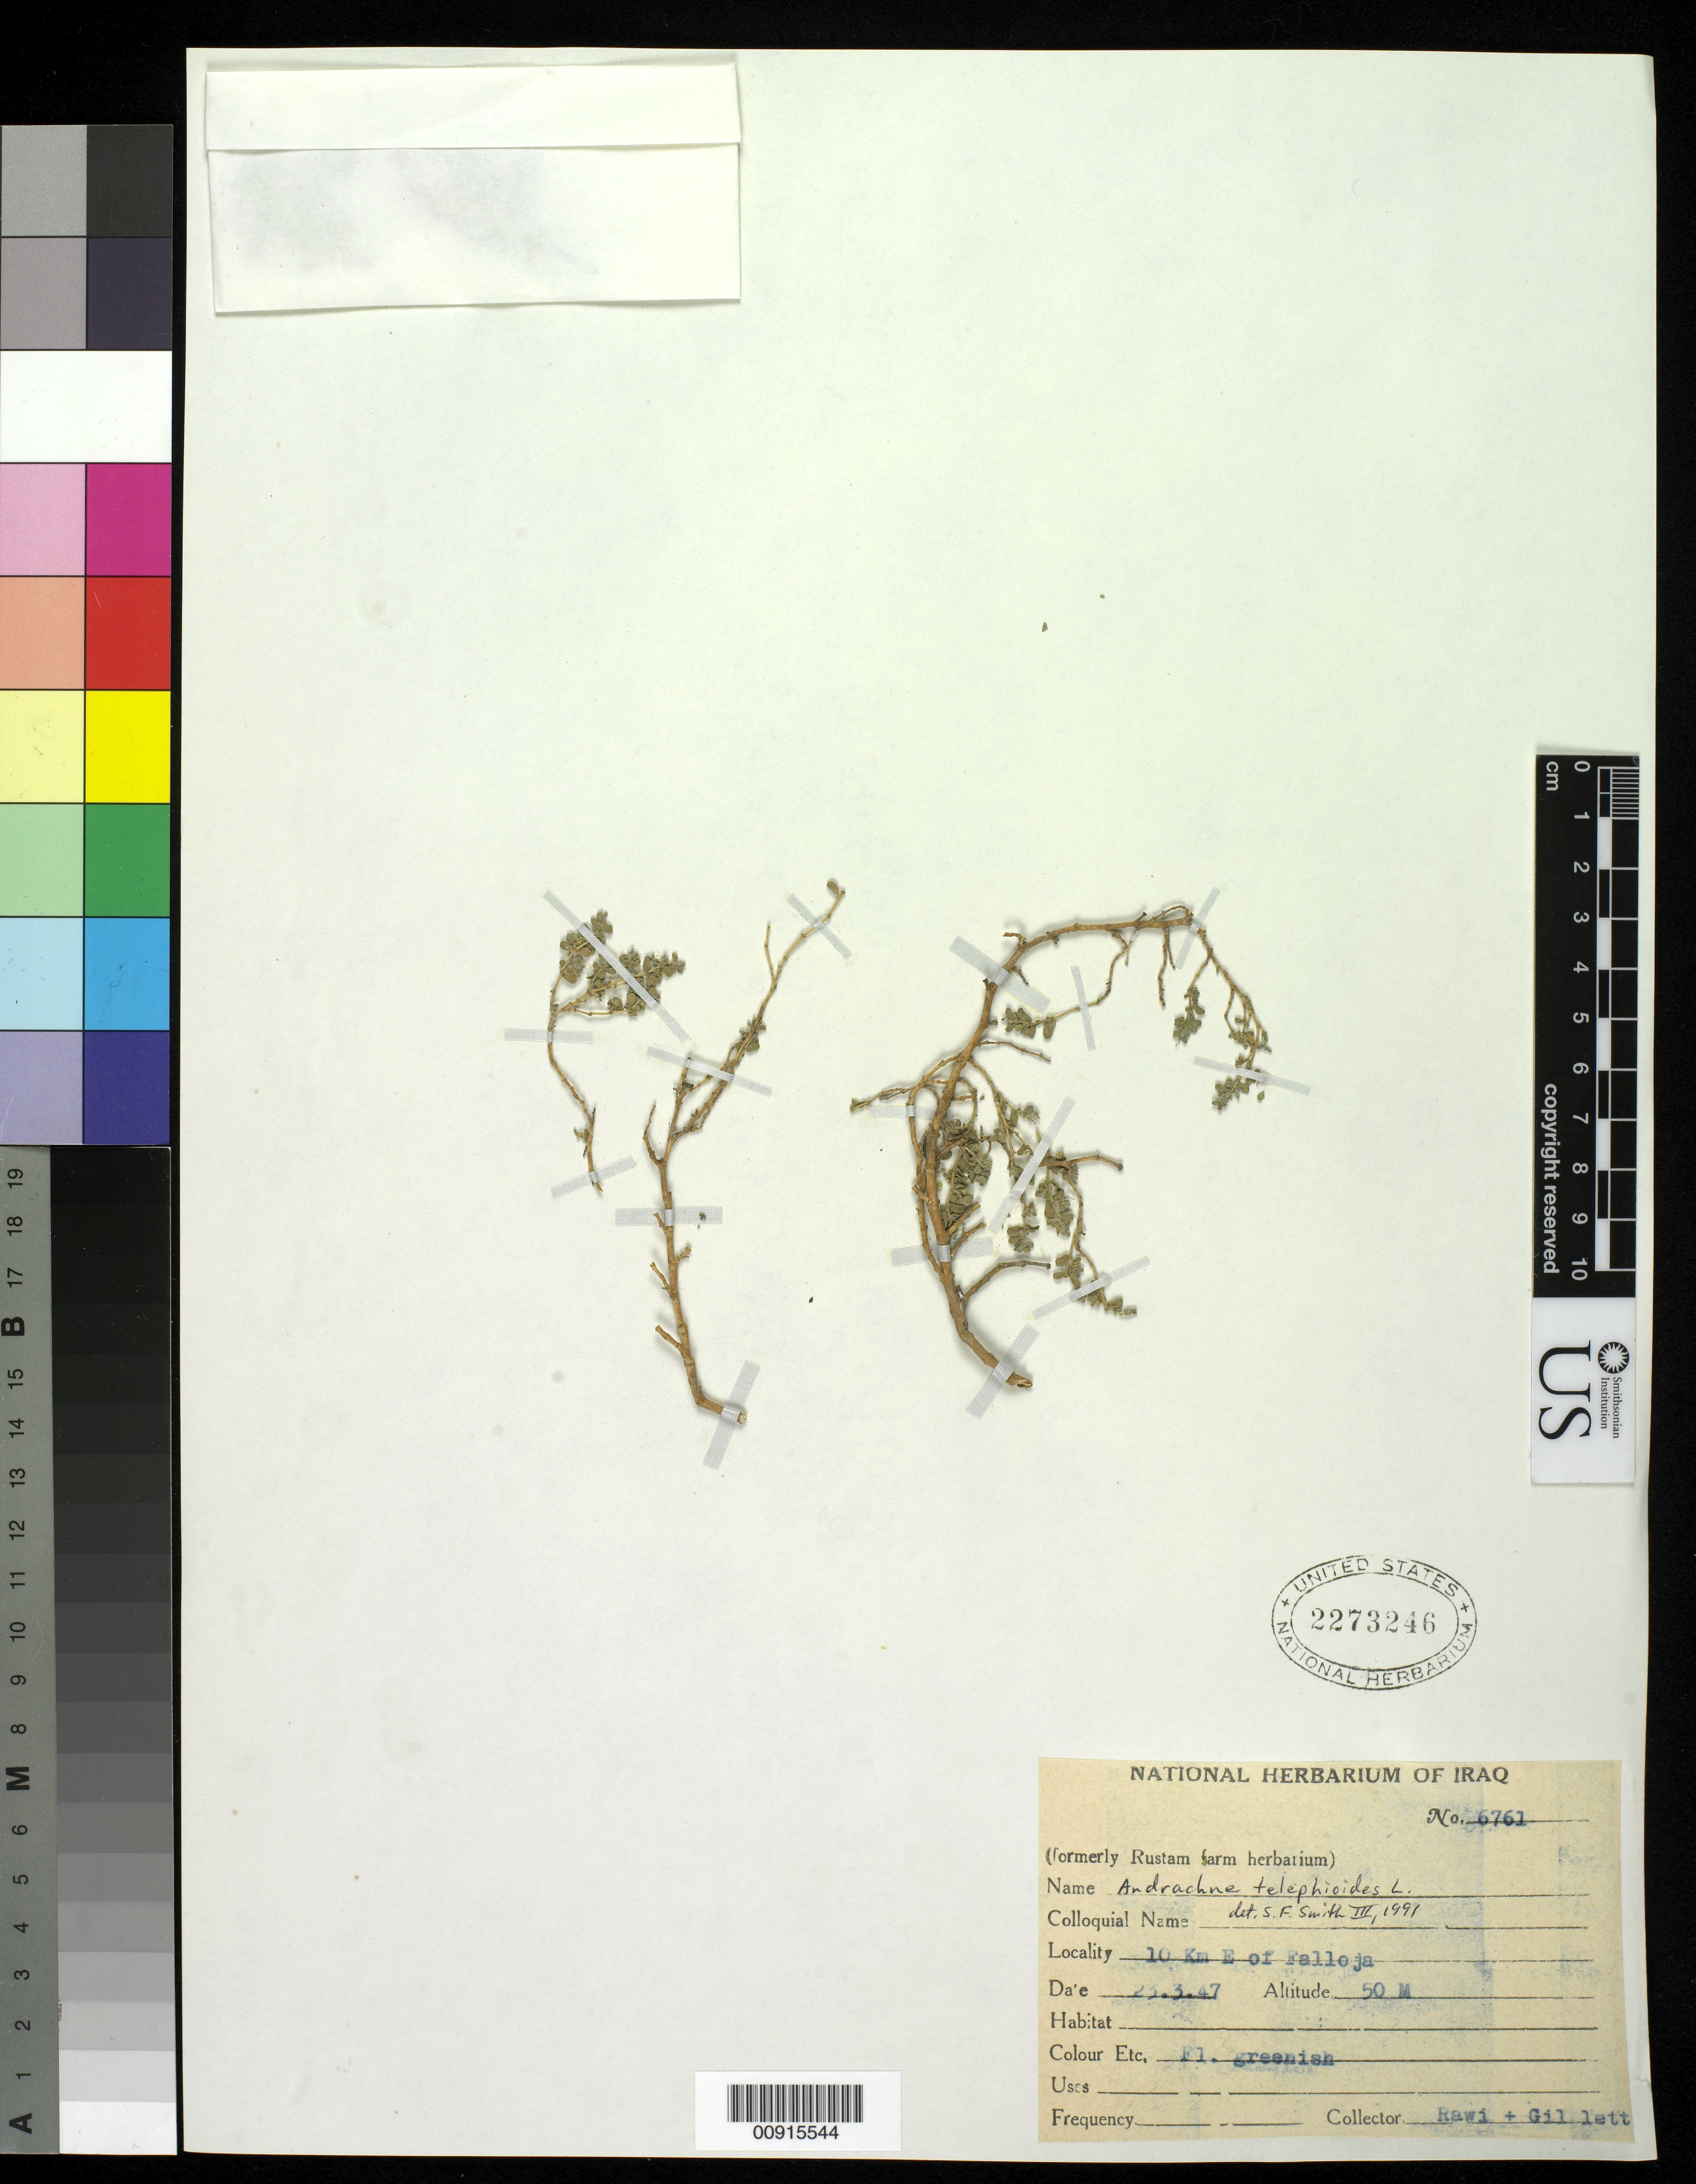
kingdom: Plantae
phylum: Tracheophyta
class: Magnoliopsida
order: Malpighiales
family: Phyllanthaceae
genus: Andrachne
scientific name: Andrachne telephioides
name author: L.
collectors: -. Rawi & Gillett, --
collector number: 6761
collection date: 1947-03-23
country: Iraq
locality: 10 km E of Falluja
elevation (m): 50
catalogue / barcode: US 2273246